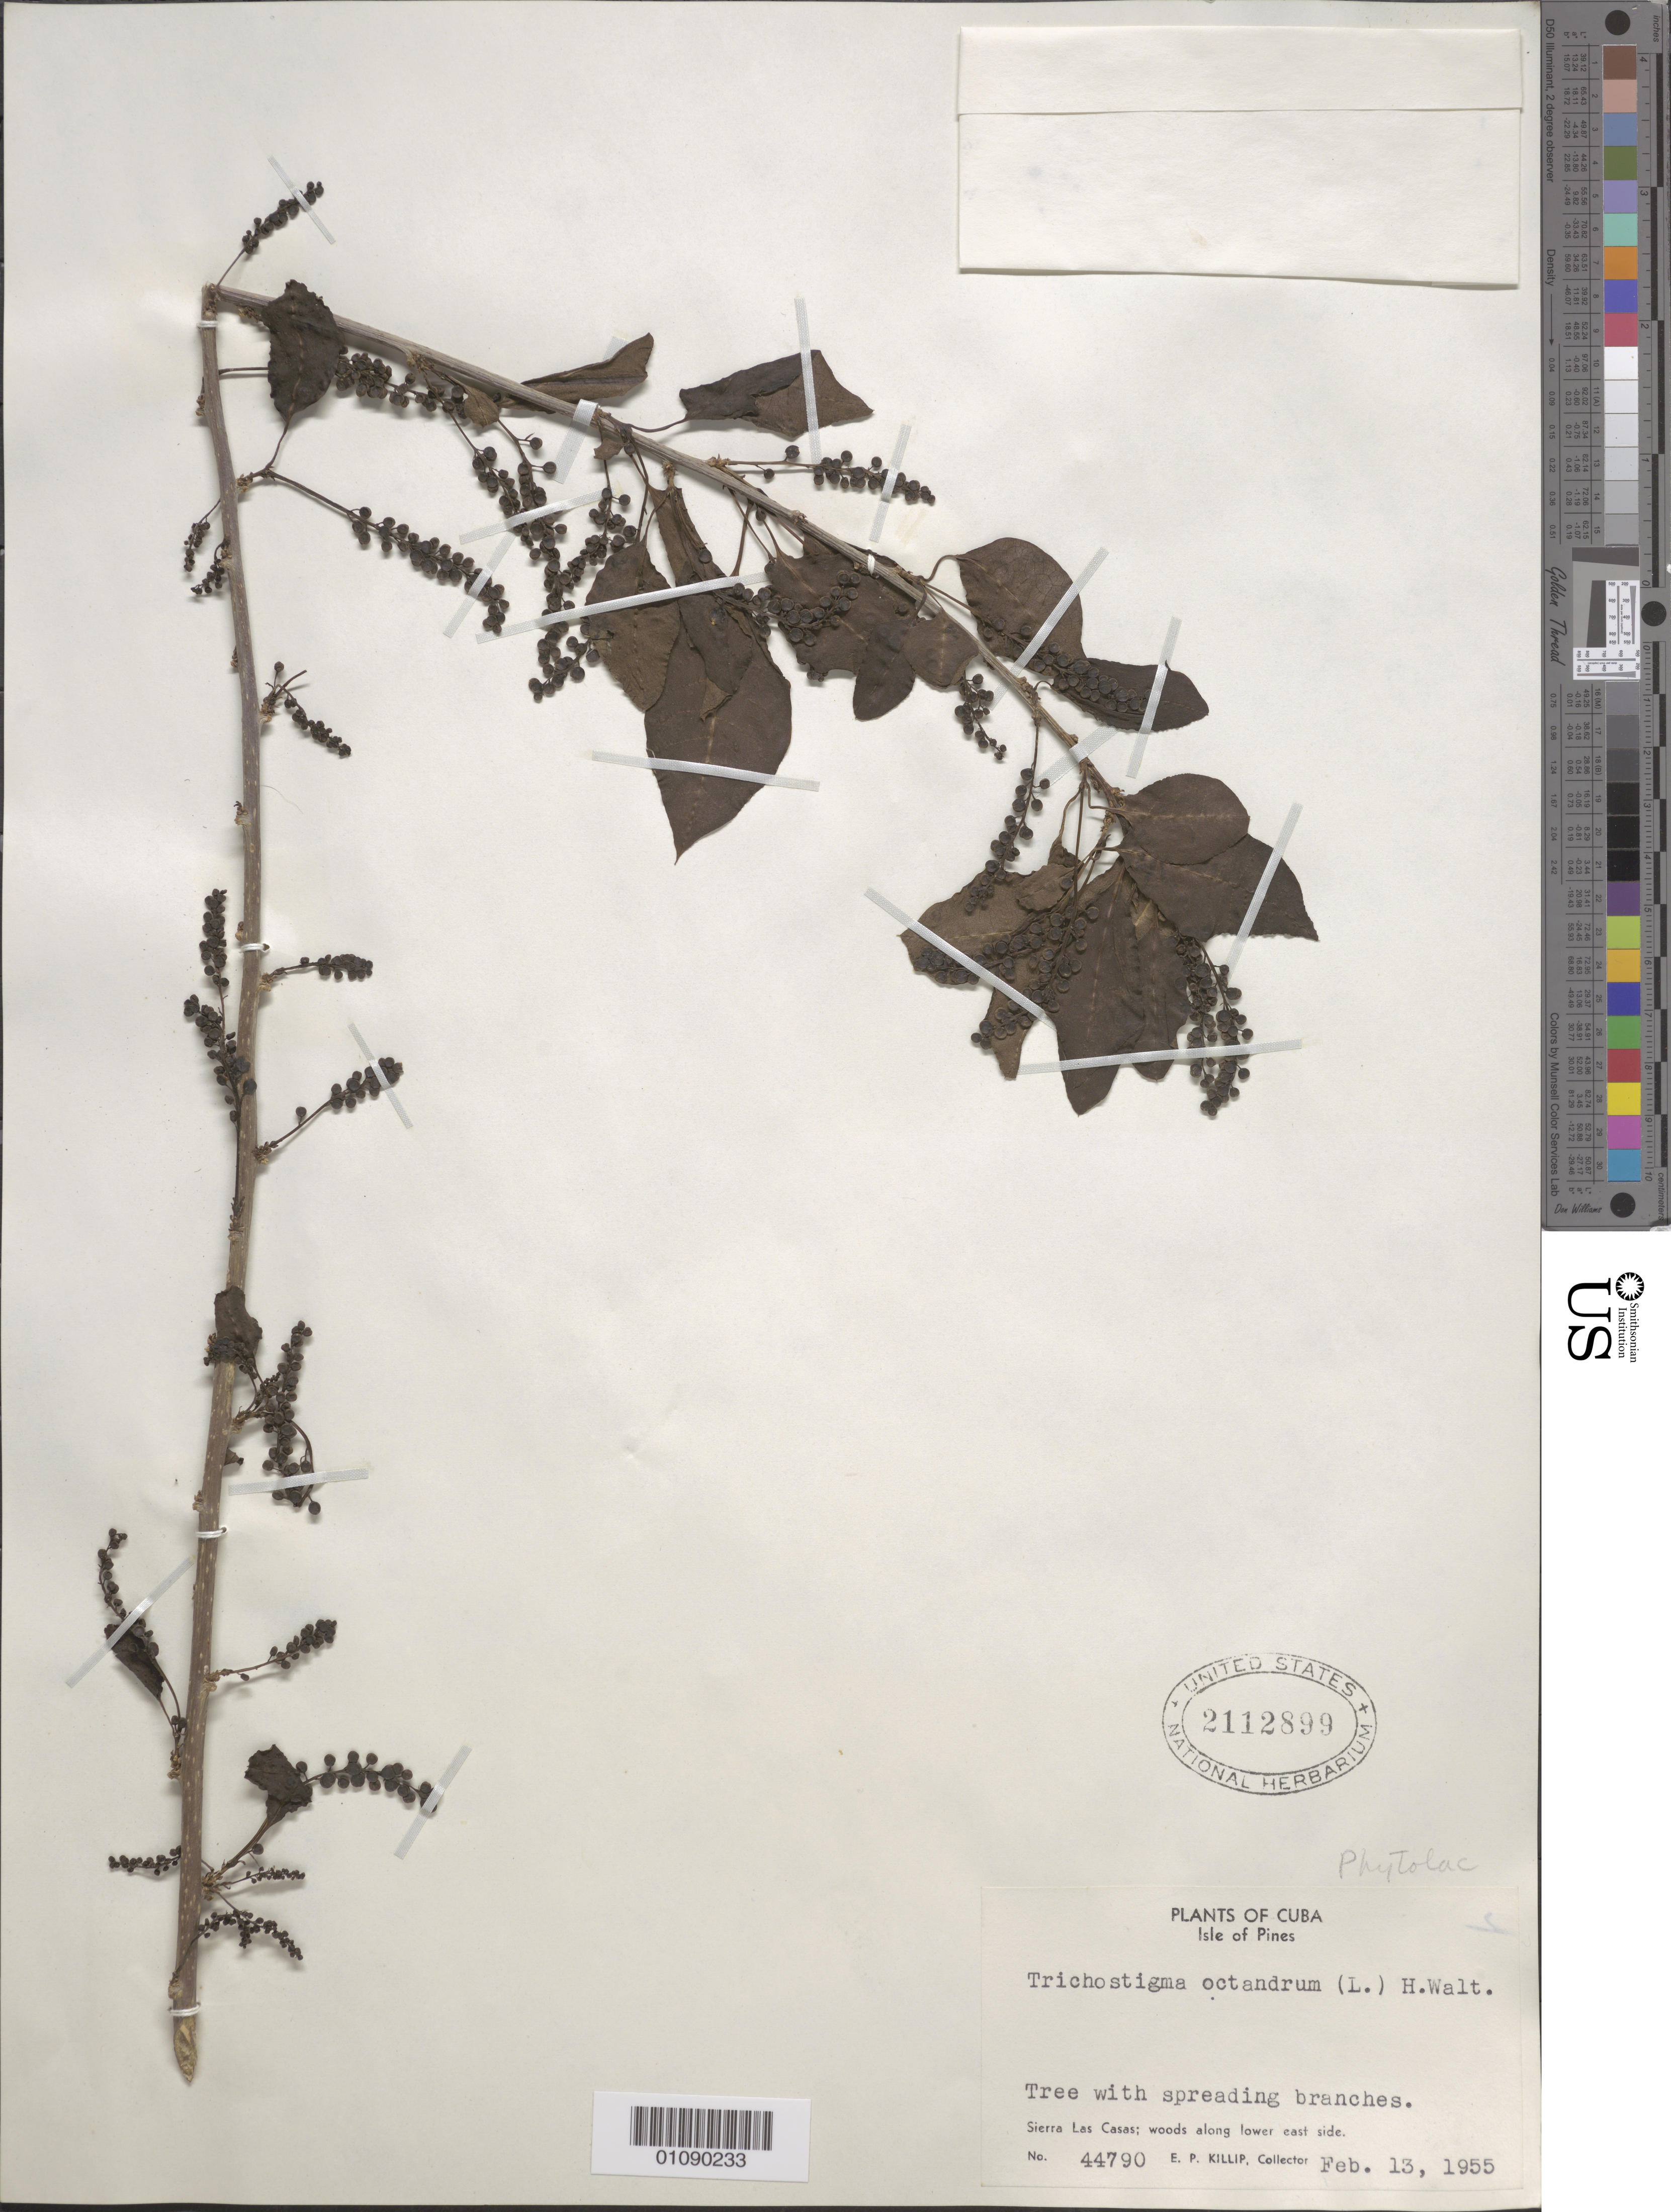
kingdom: Plantae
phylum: Tracheophyta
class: Magnoliopsida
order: Caryophyllales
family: Phytolaccaceae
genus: Trichostigma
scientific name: Trichostigma octandrum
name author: (L.) H. Walter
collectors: E. P. Killip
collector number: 44790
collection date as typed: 13 Feb 1955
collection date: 1955-02-13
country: Cuba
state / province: Isla de La Juventud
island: Isla de la Juventud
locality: Isle of Pines, Sierra Las Casas: lower E side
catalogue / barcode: US 2112899